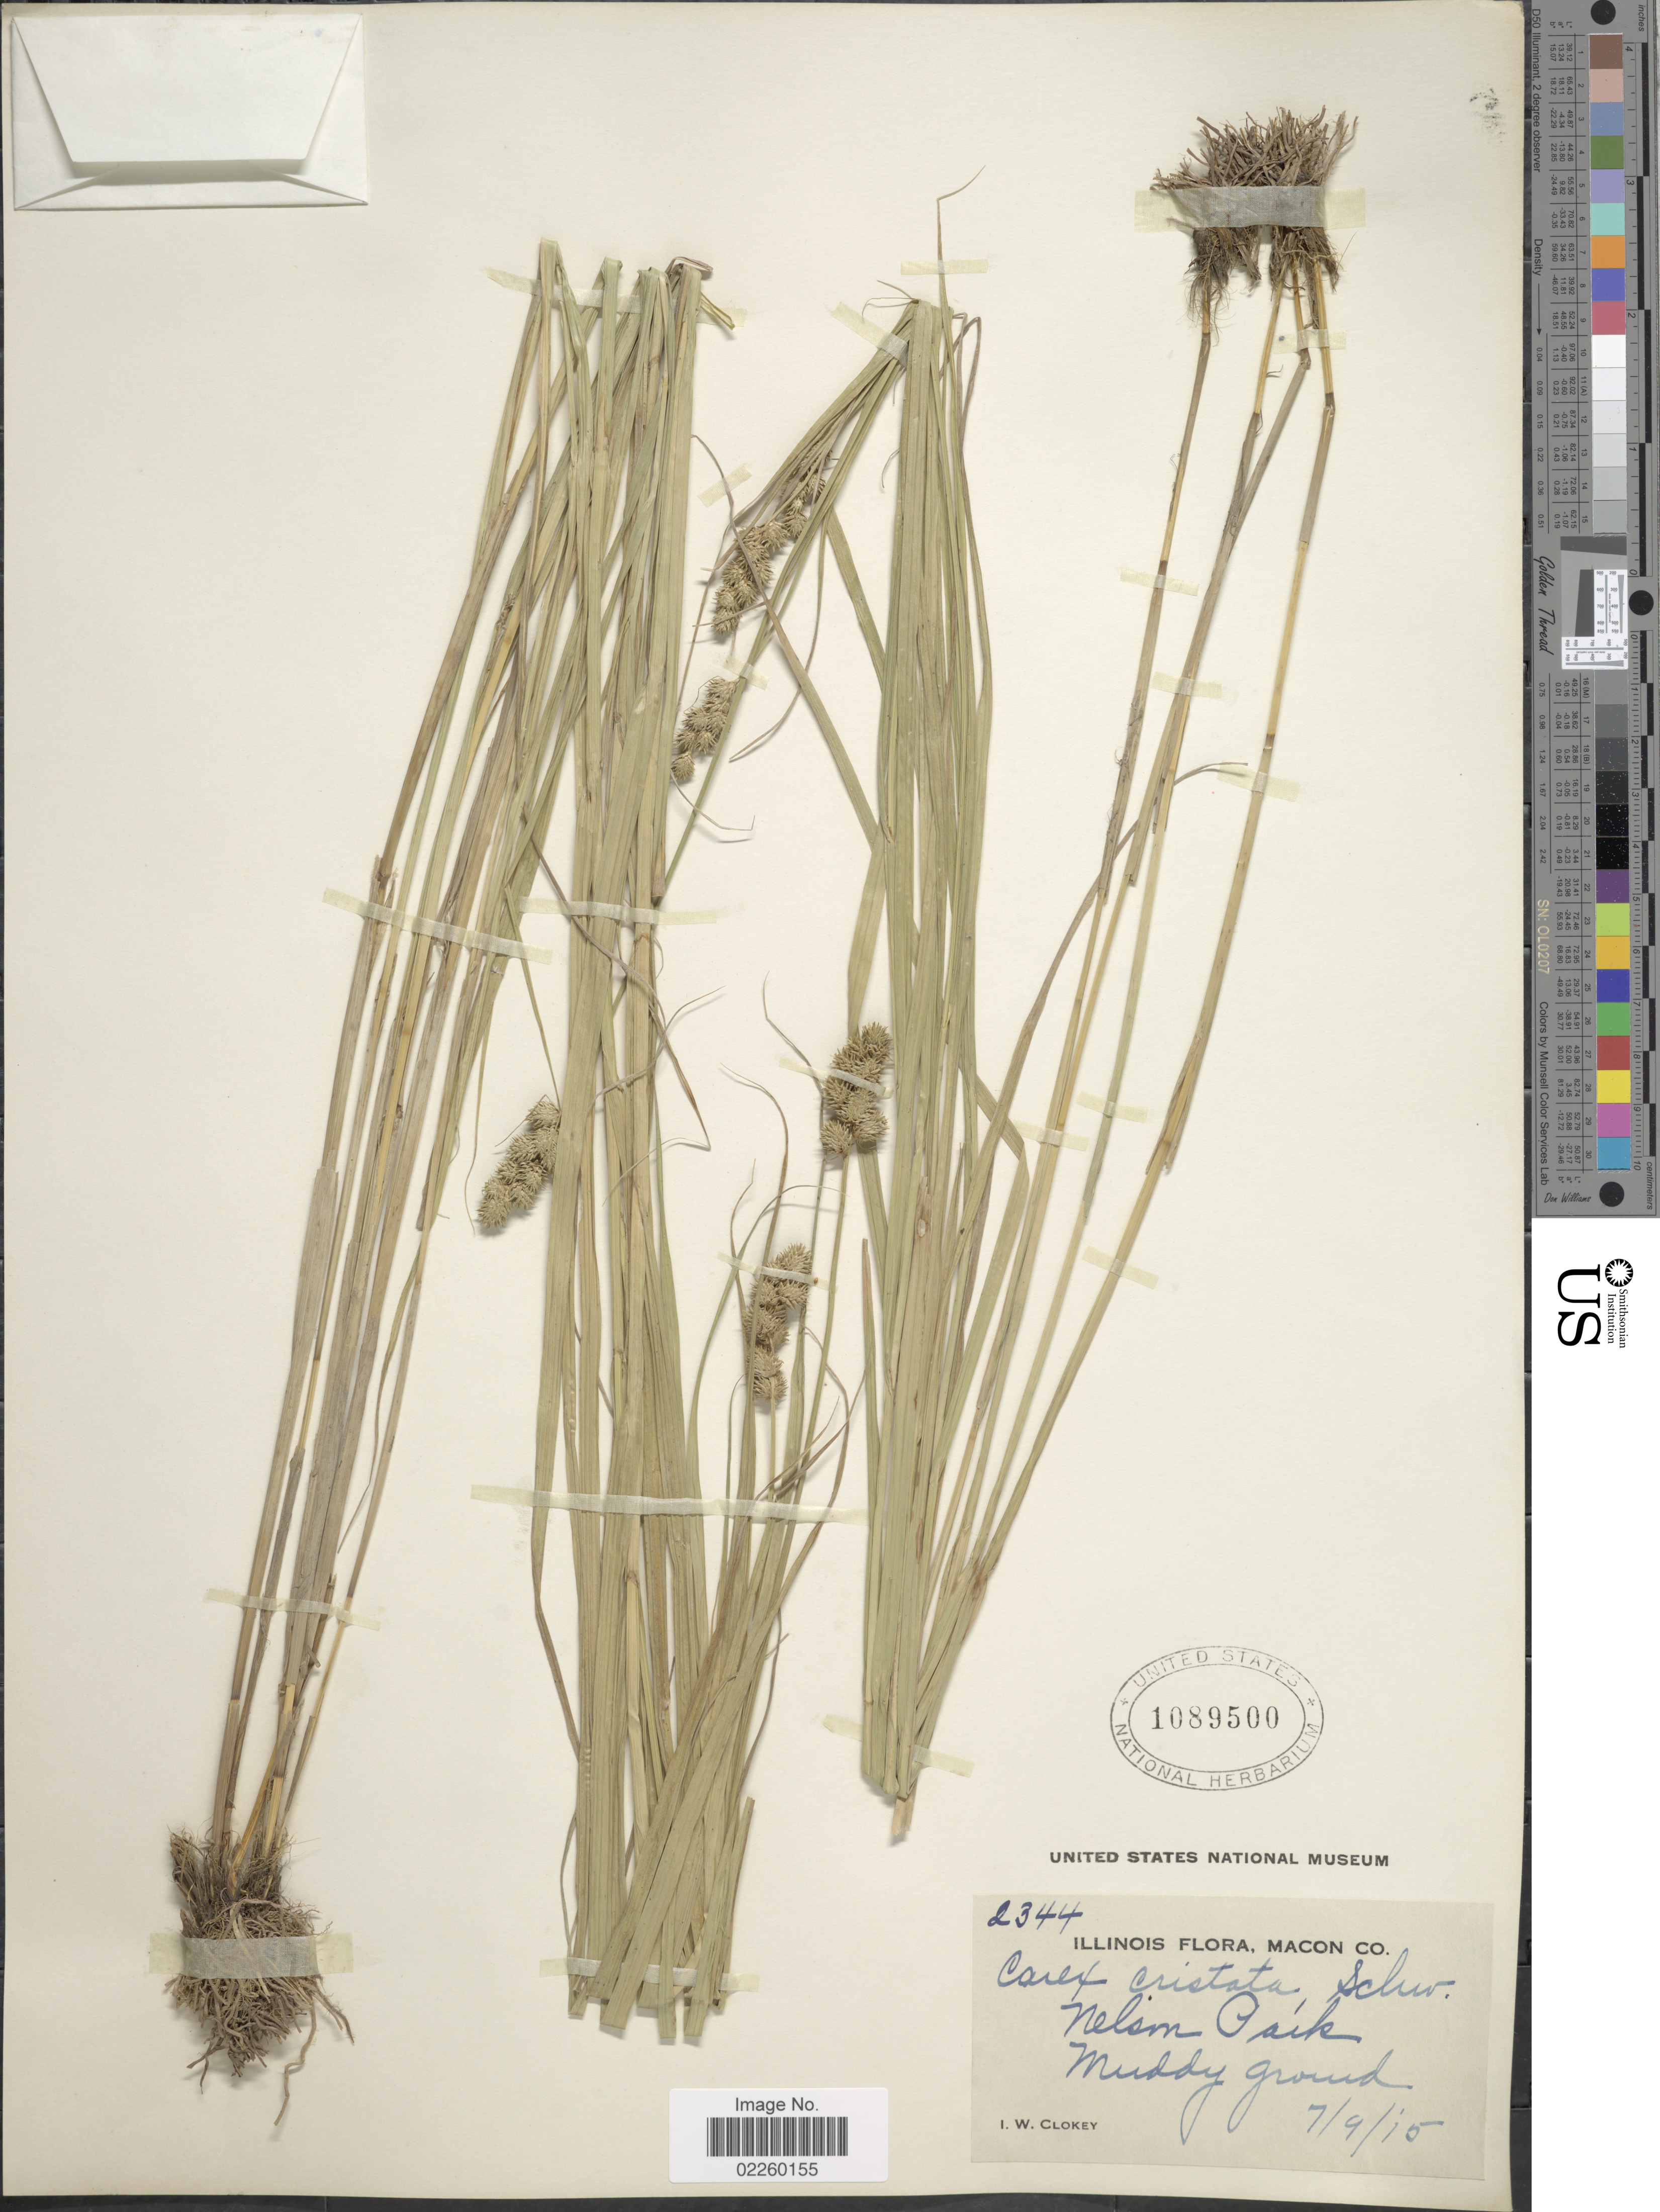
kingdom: Plantae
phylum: Tracheophyta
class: Liliopsida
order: Poales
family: Cyperaceae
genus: Carex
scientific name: Carex cristatella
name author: Britton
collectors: I. W. Clokey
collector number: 2344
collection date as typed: Transcribed d/m/y: 9/7/15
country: United States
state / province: Illinois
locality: Macon Co. Nelson Park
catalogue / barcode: US 1089500